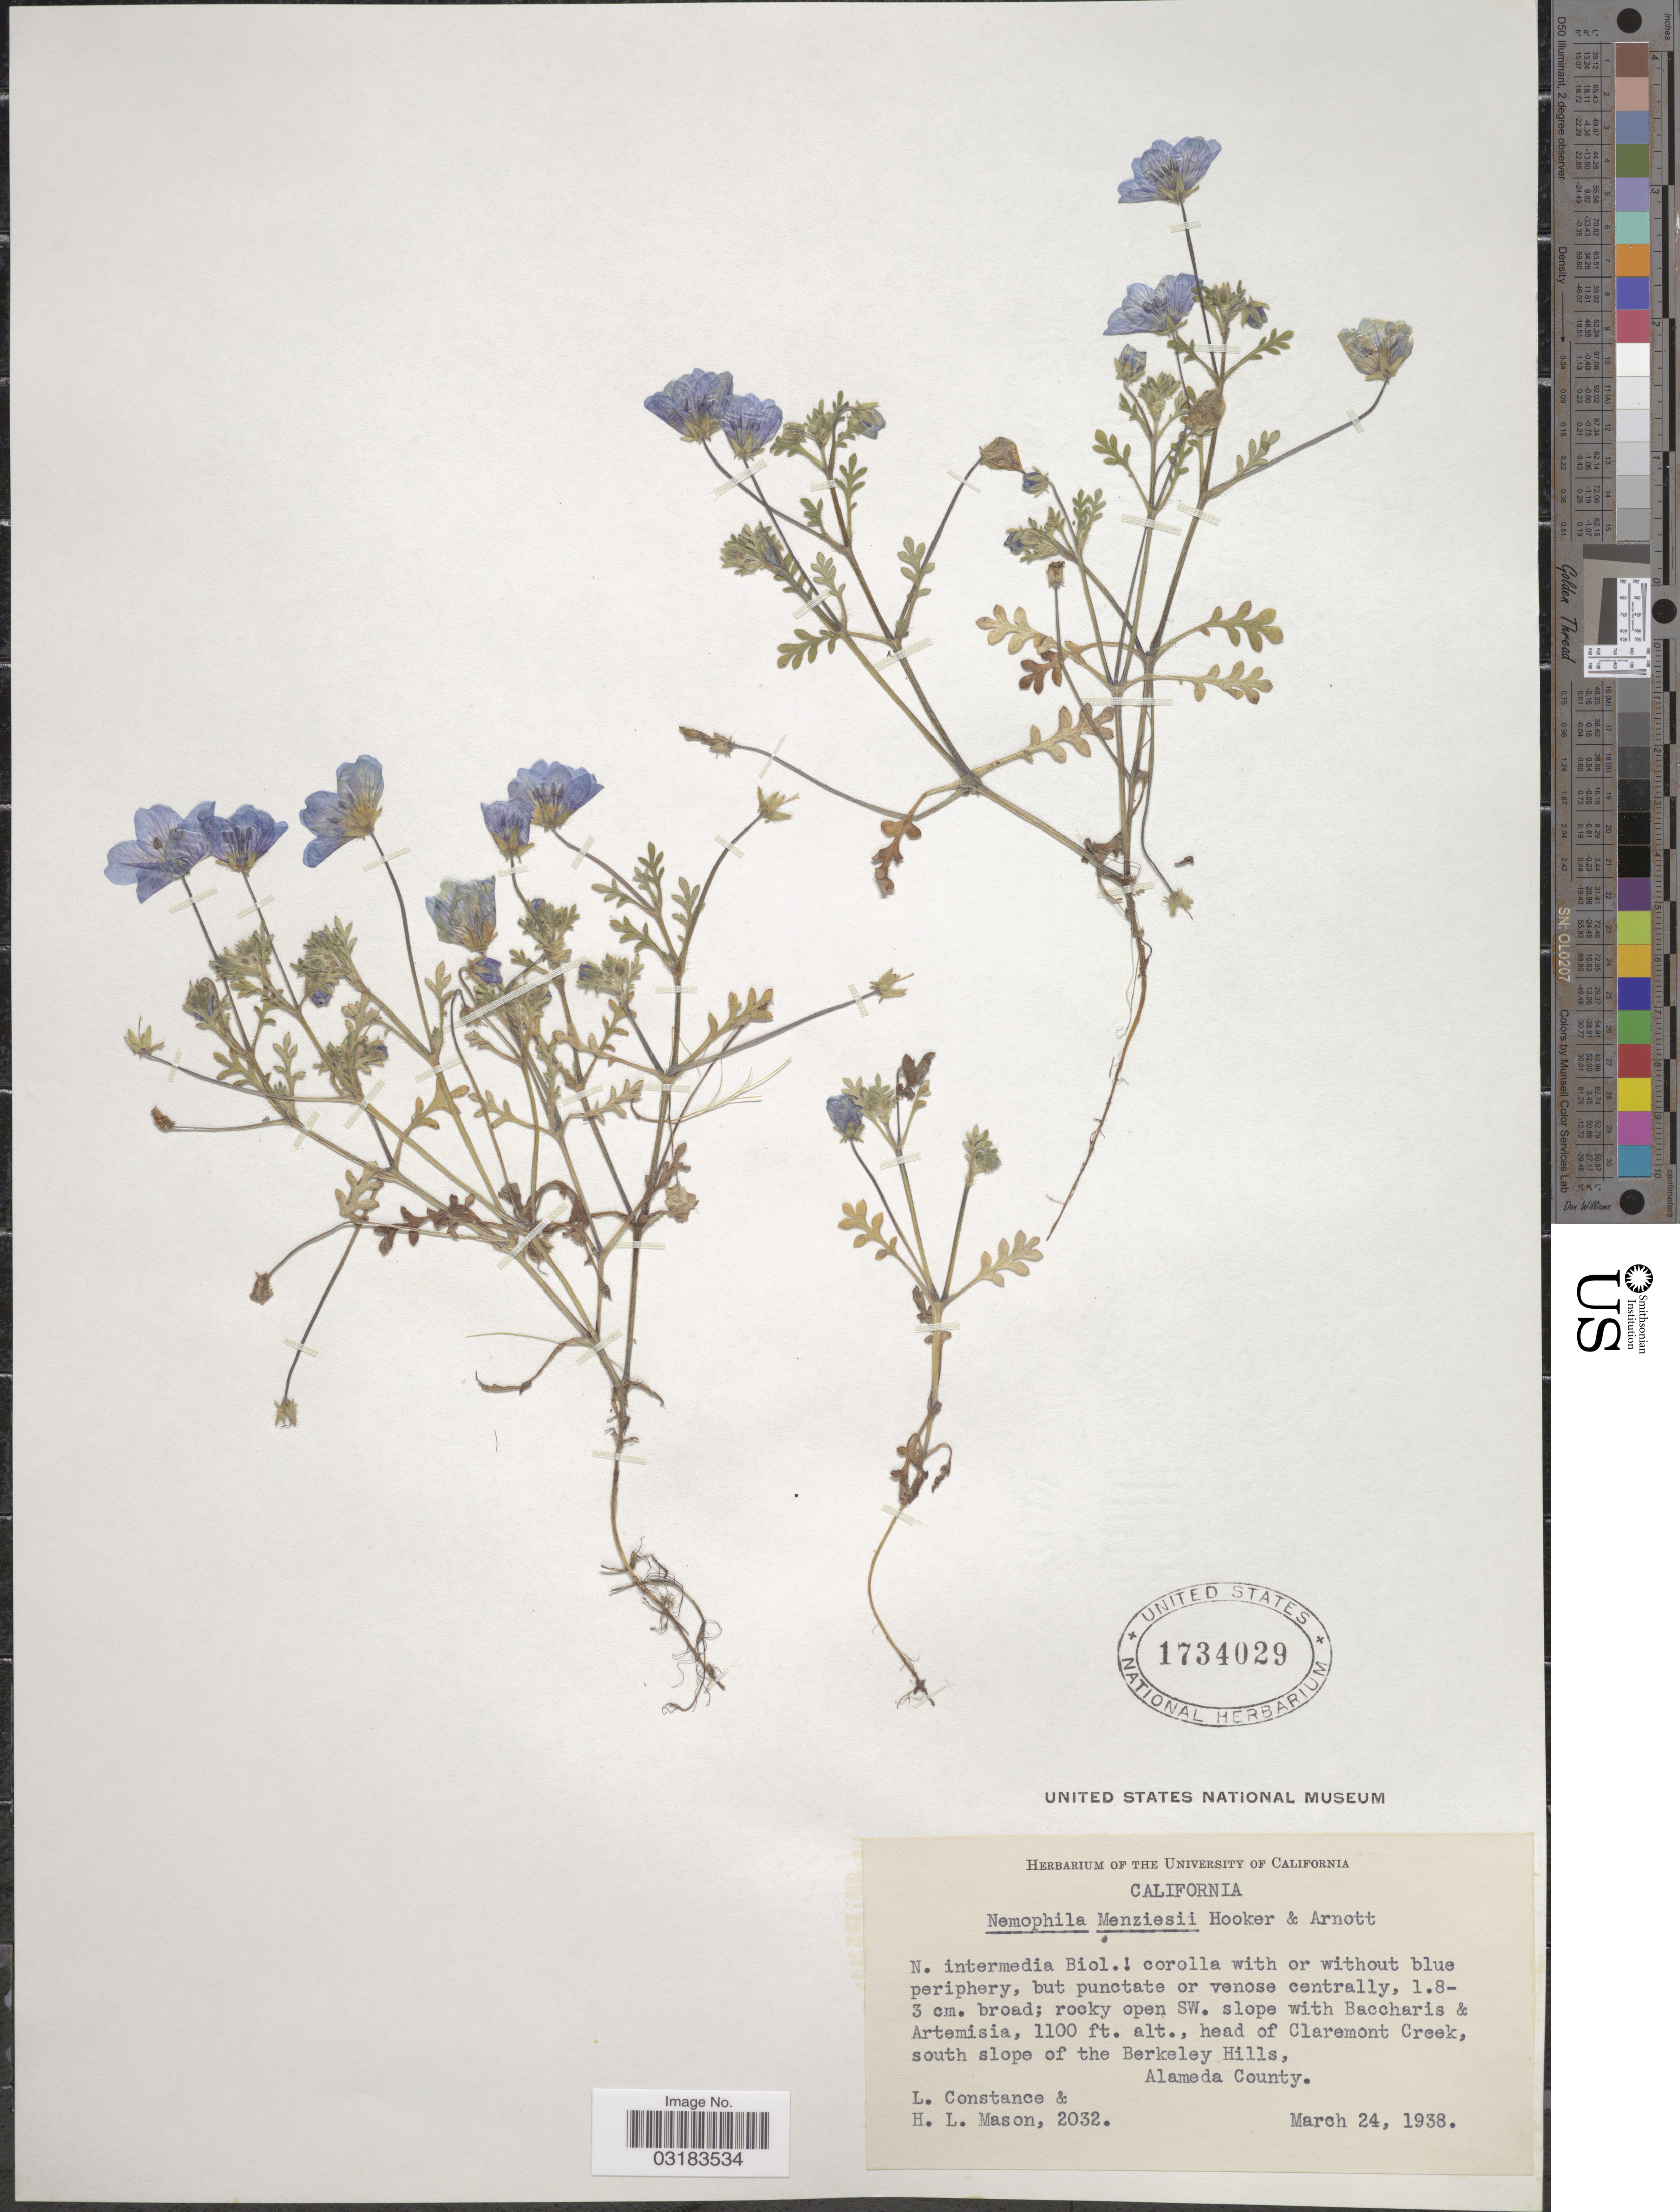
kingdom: Plantae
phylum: Tracheophyta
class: Magnoliopsida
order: Boraginales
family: Hydrophyllaceae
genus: Nemophila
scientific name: Nemophila menziesii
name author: Hook. & Arn.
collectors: L. Constance & H. L. Mason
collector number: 2032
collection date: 1938-03-24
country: United States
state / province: California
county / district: Alameda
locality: Head of Claremont Creek, south slope of the Berkeley Hills, Alameda County.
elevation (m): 335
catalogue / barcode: US 1734029